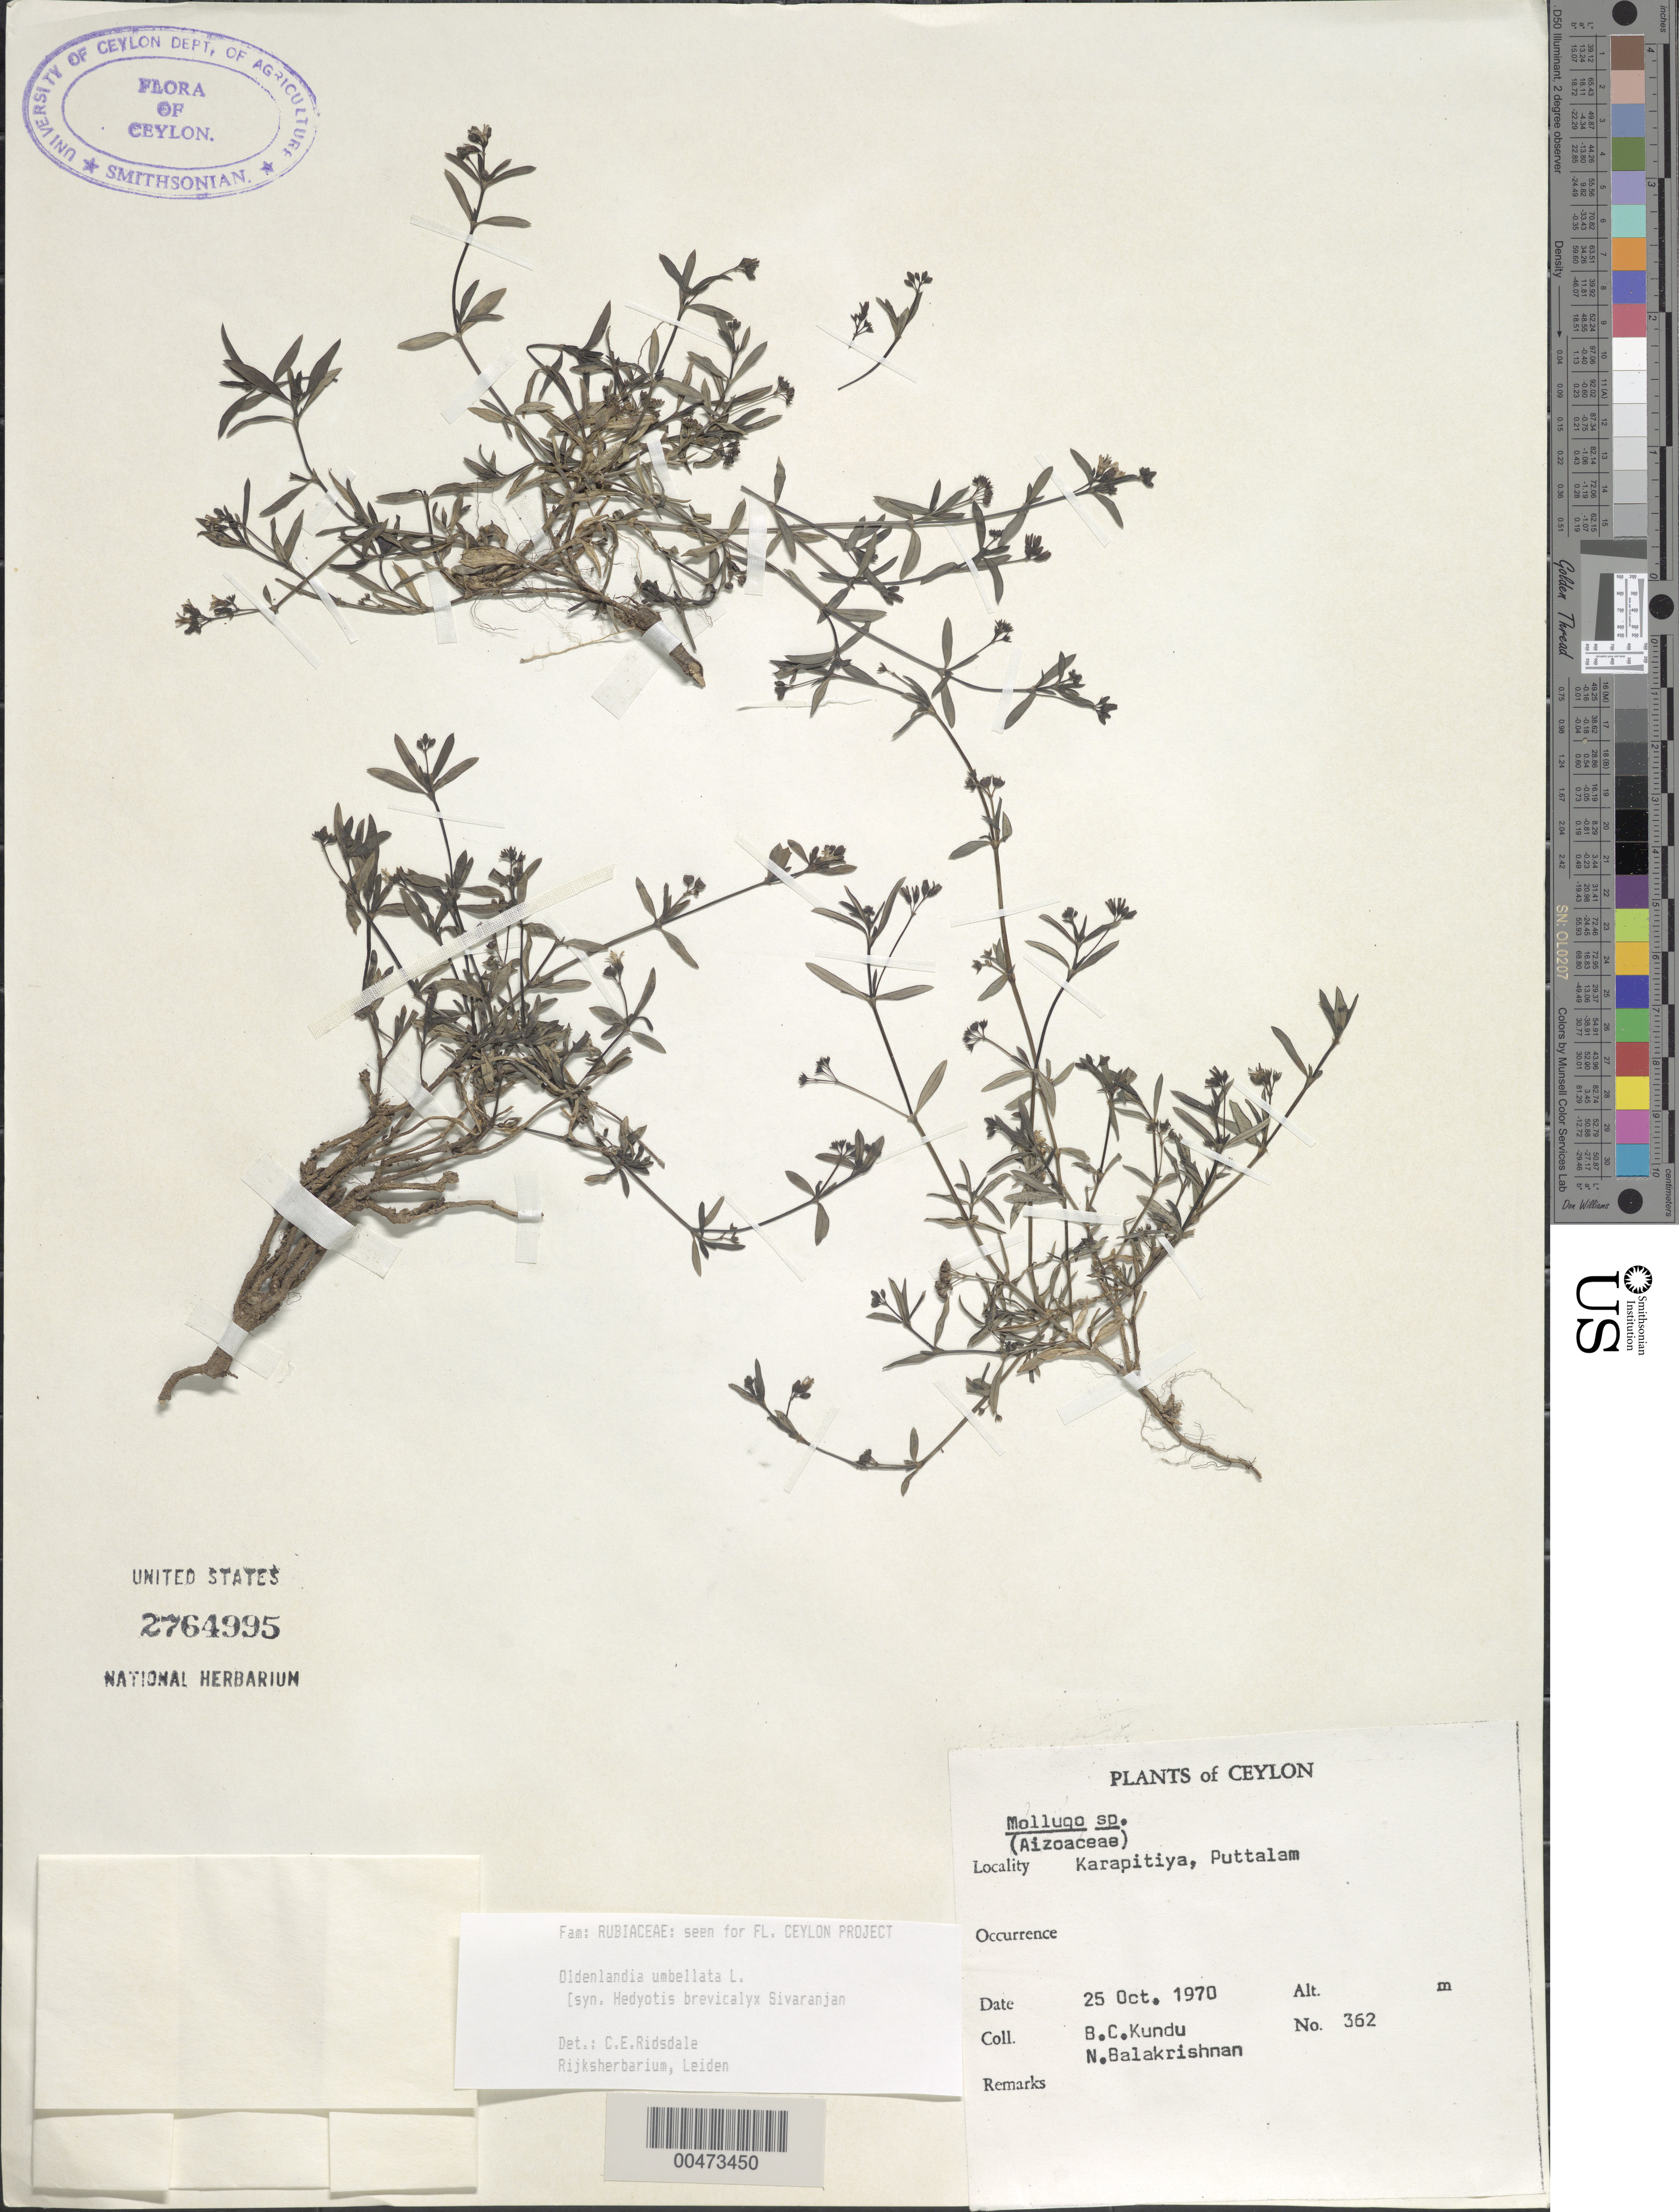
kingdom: Plantae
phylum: Tracheophyta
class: Magnoliopsida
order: Gentianales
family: Rubiaceae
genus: Oldenlandia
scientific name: Oldenlandia umbellata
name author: L.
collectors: B. C. Kundu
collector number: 326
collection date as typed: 25 Oct 1970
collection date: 1970-10-25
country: Sri Lanka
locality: Karapitiya, Puttalam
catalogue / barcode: US 2764995